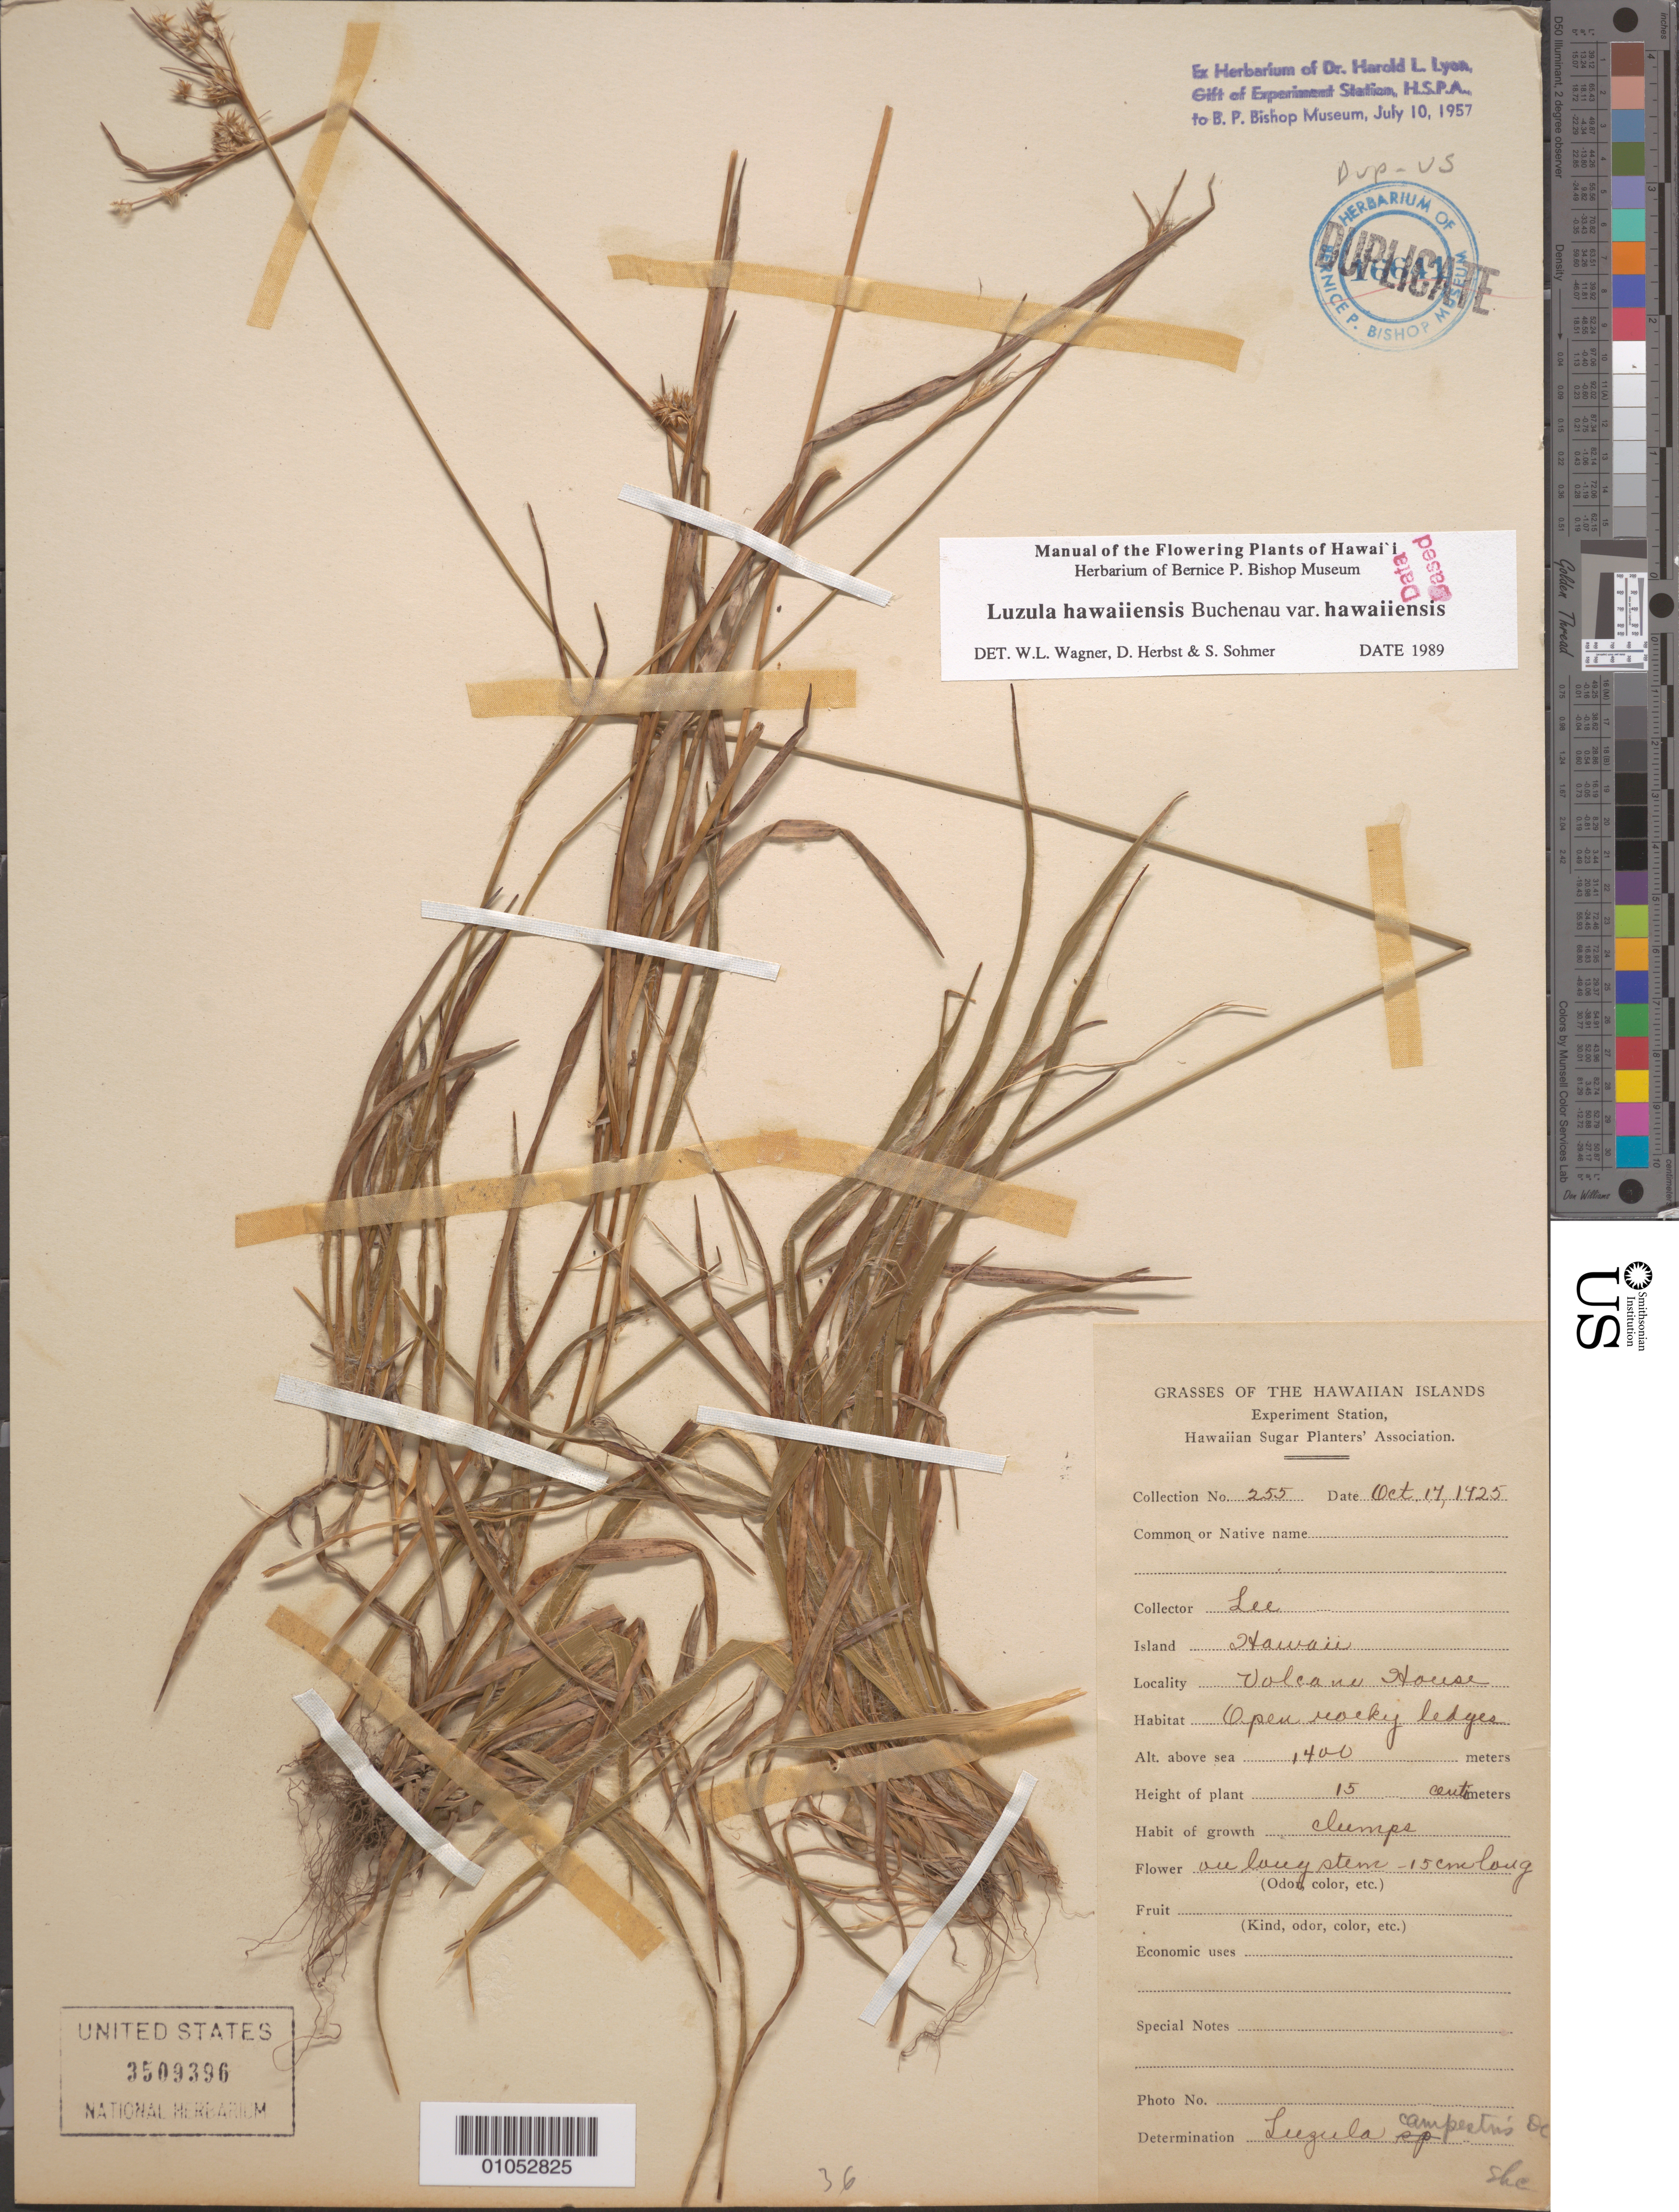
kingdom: Plantae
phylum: Tracheophyta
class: Liliopsida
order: Poales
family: Juncaceae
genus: Luzula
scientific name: Luzula hawaiiensis var. hawaiiensis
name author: Buchenau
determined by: Wagner, W. L.; Herbst, D. R.; Sohmer, S. H.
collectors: -. Lee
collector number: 255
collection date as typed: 14 Oct 1925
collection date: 1925-10-14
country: United States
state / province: Hawaii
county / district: Hawaii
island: Hawaii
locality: Volcano House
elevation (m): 1400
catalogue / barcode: US 3509396